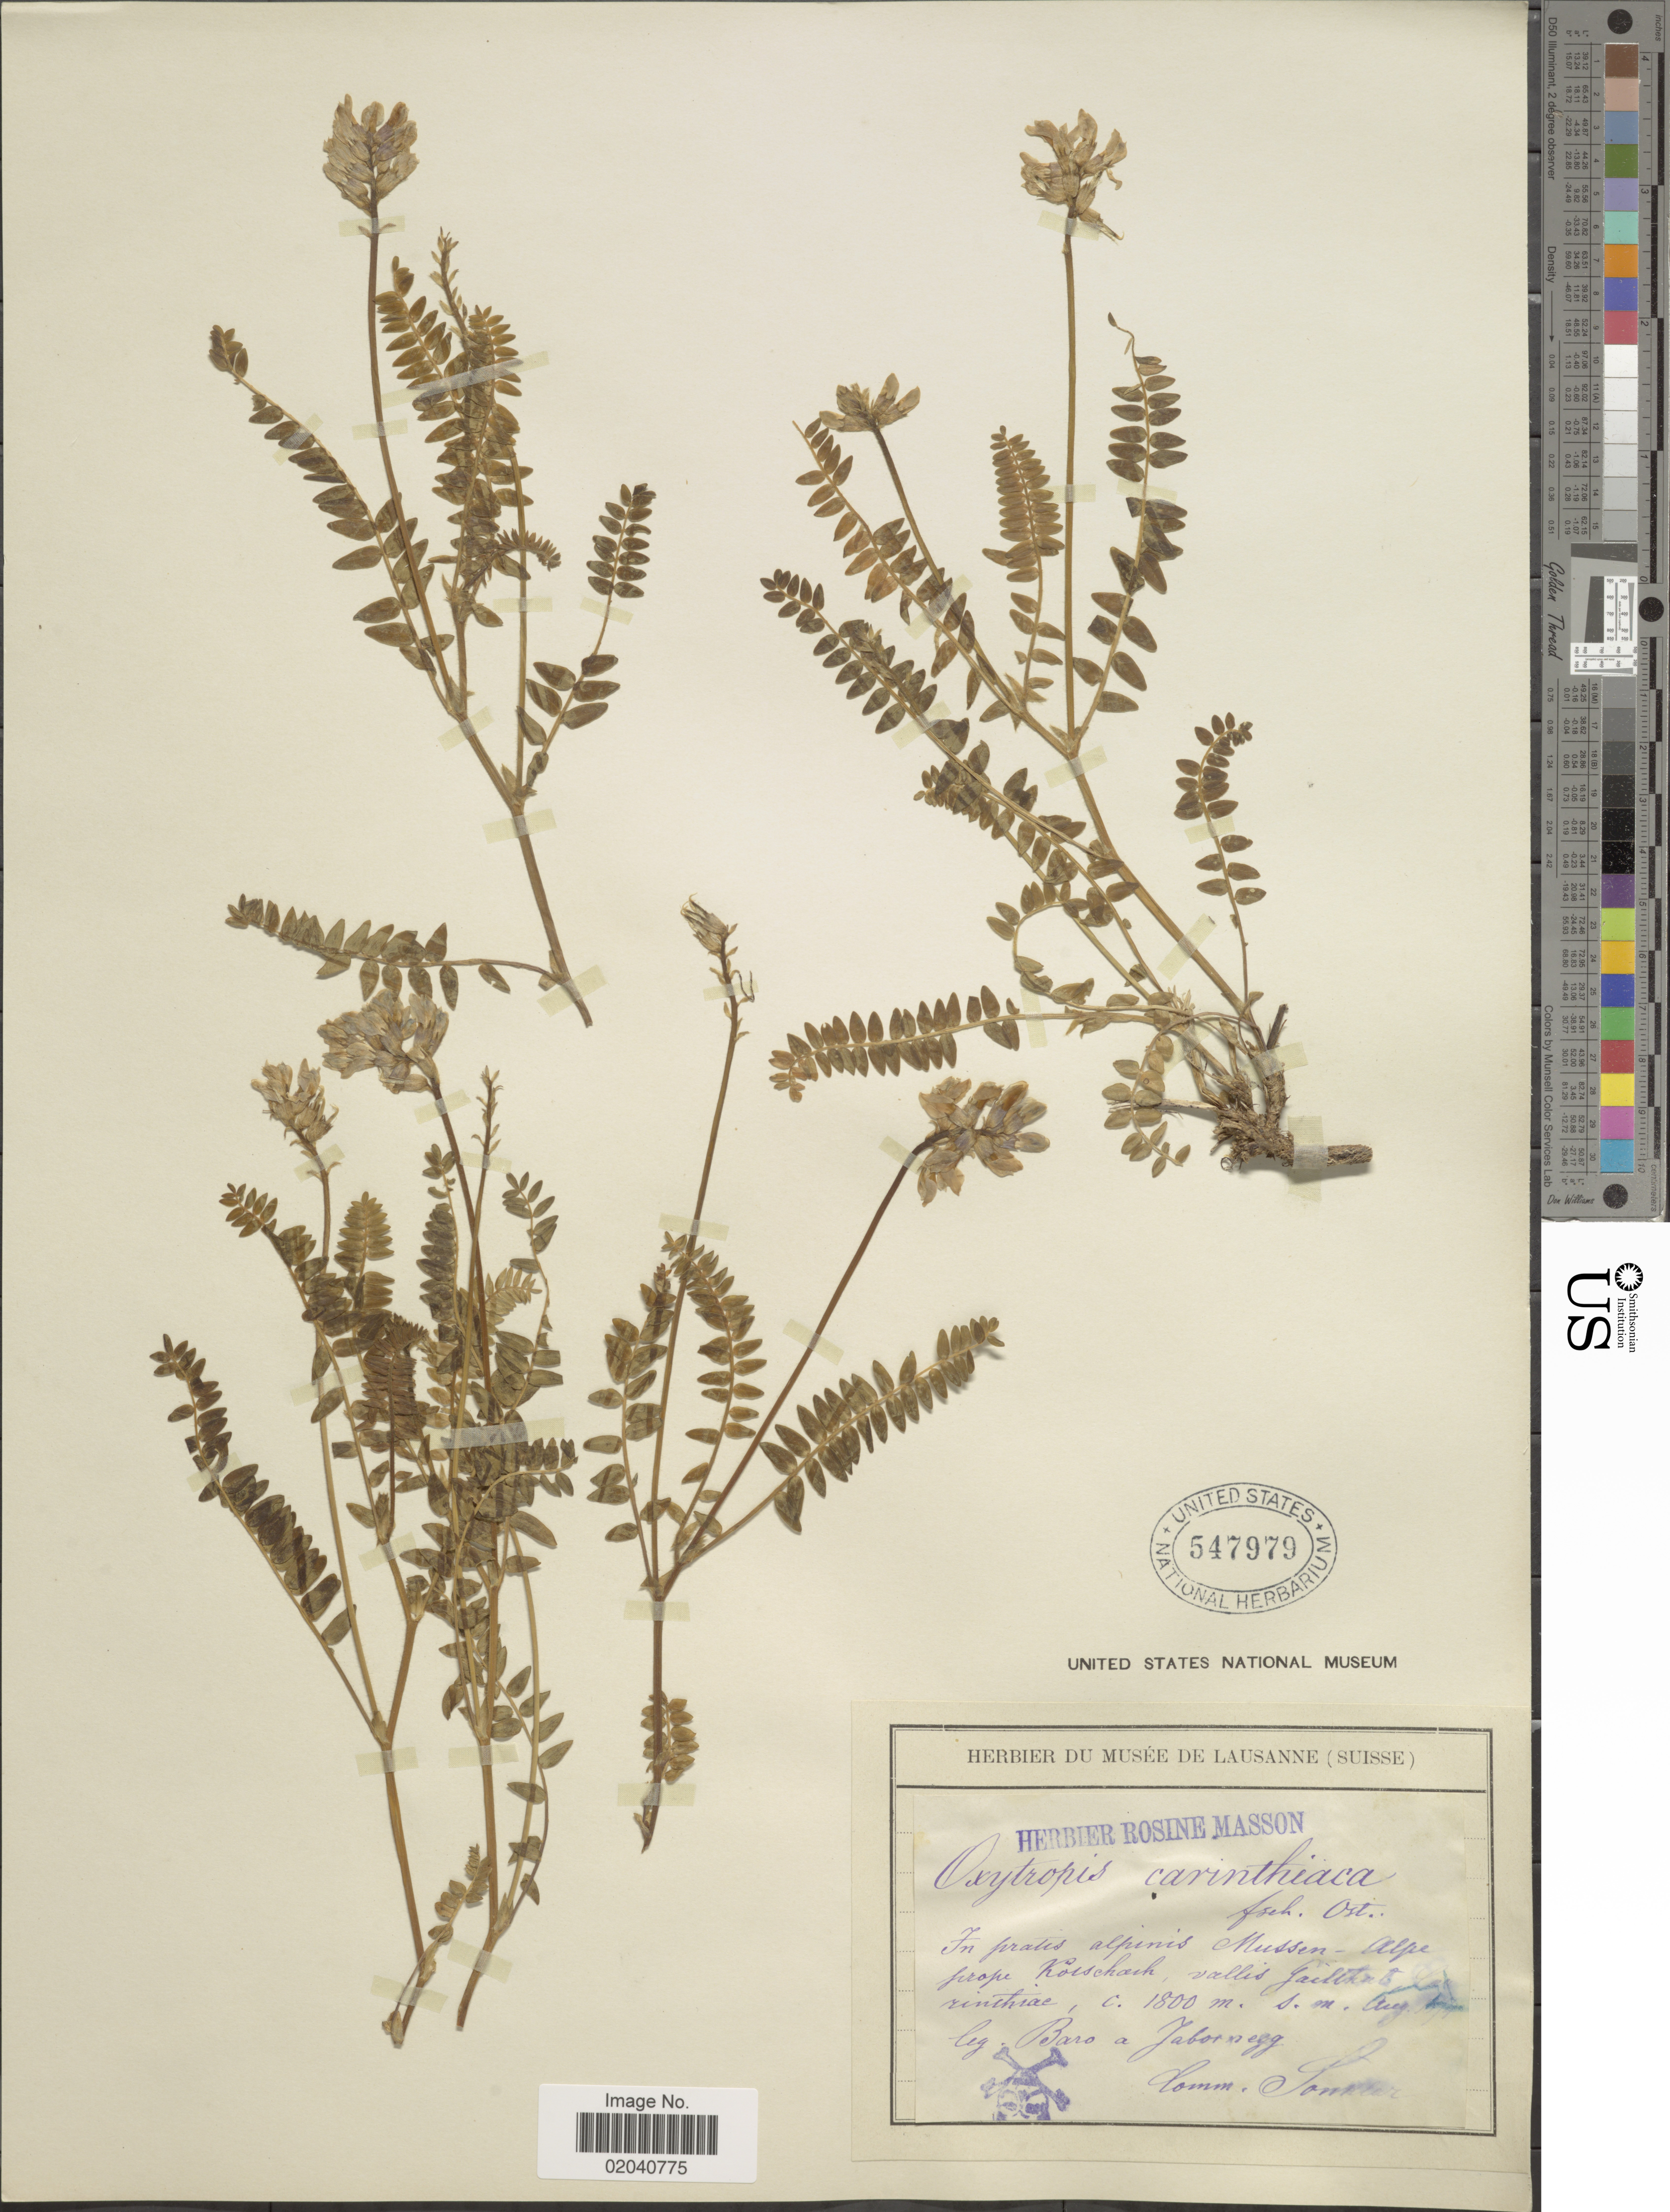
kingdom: Plantae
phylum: Tracheophyta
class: Magnoliopsida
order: Fabales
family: Fabaceae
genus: Oxytropis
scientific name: Oxytropis carinthiaca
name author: Fisch.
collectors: Jabornegg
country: Germany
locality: In pratis alpinis Nussen - Alpe prope Koischæch, vallis [illegible text] rinthiae[interpreted]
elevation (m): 1800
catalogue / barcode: US 547979